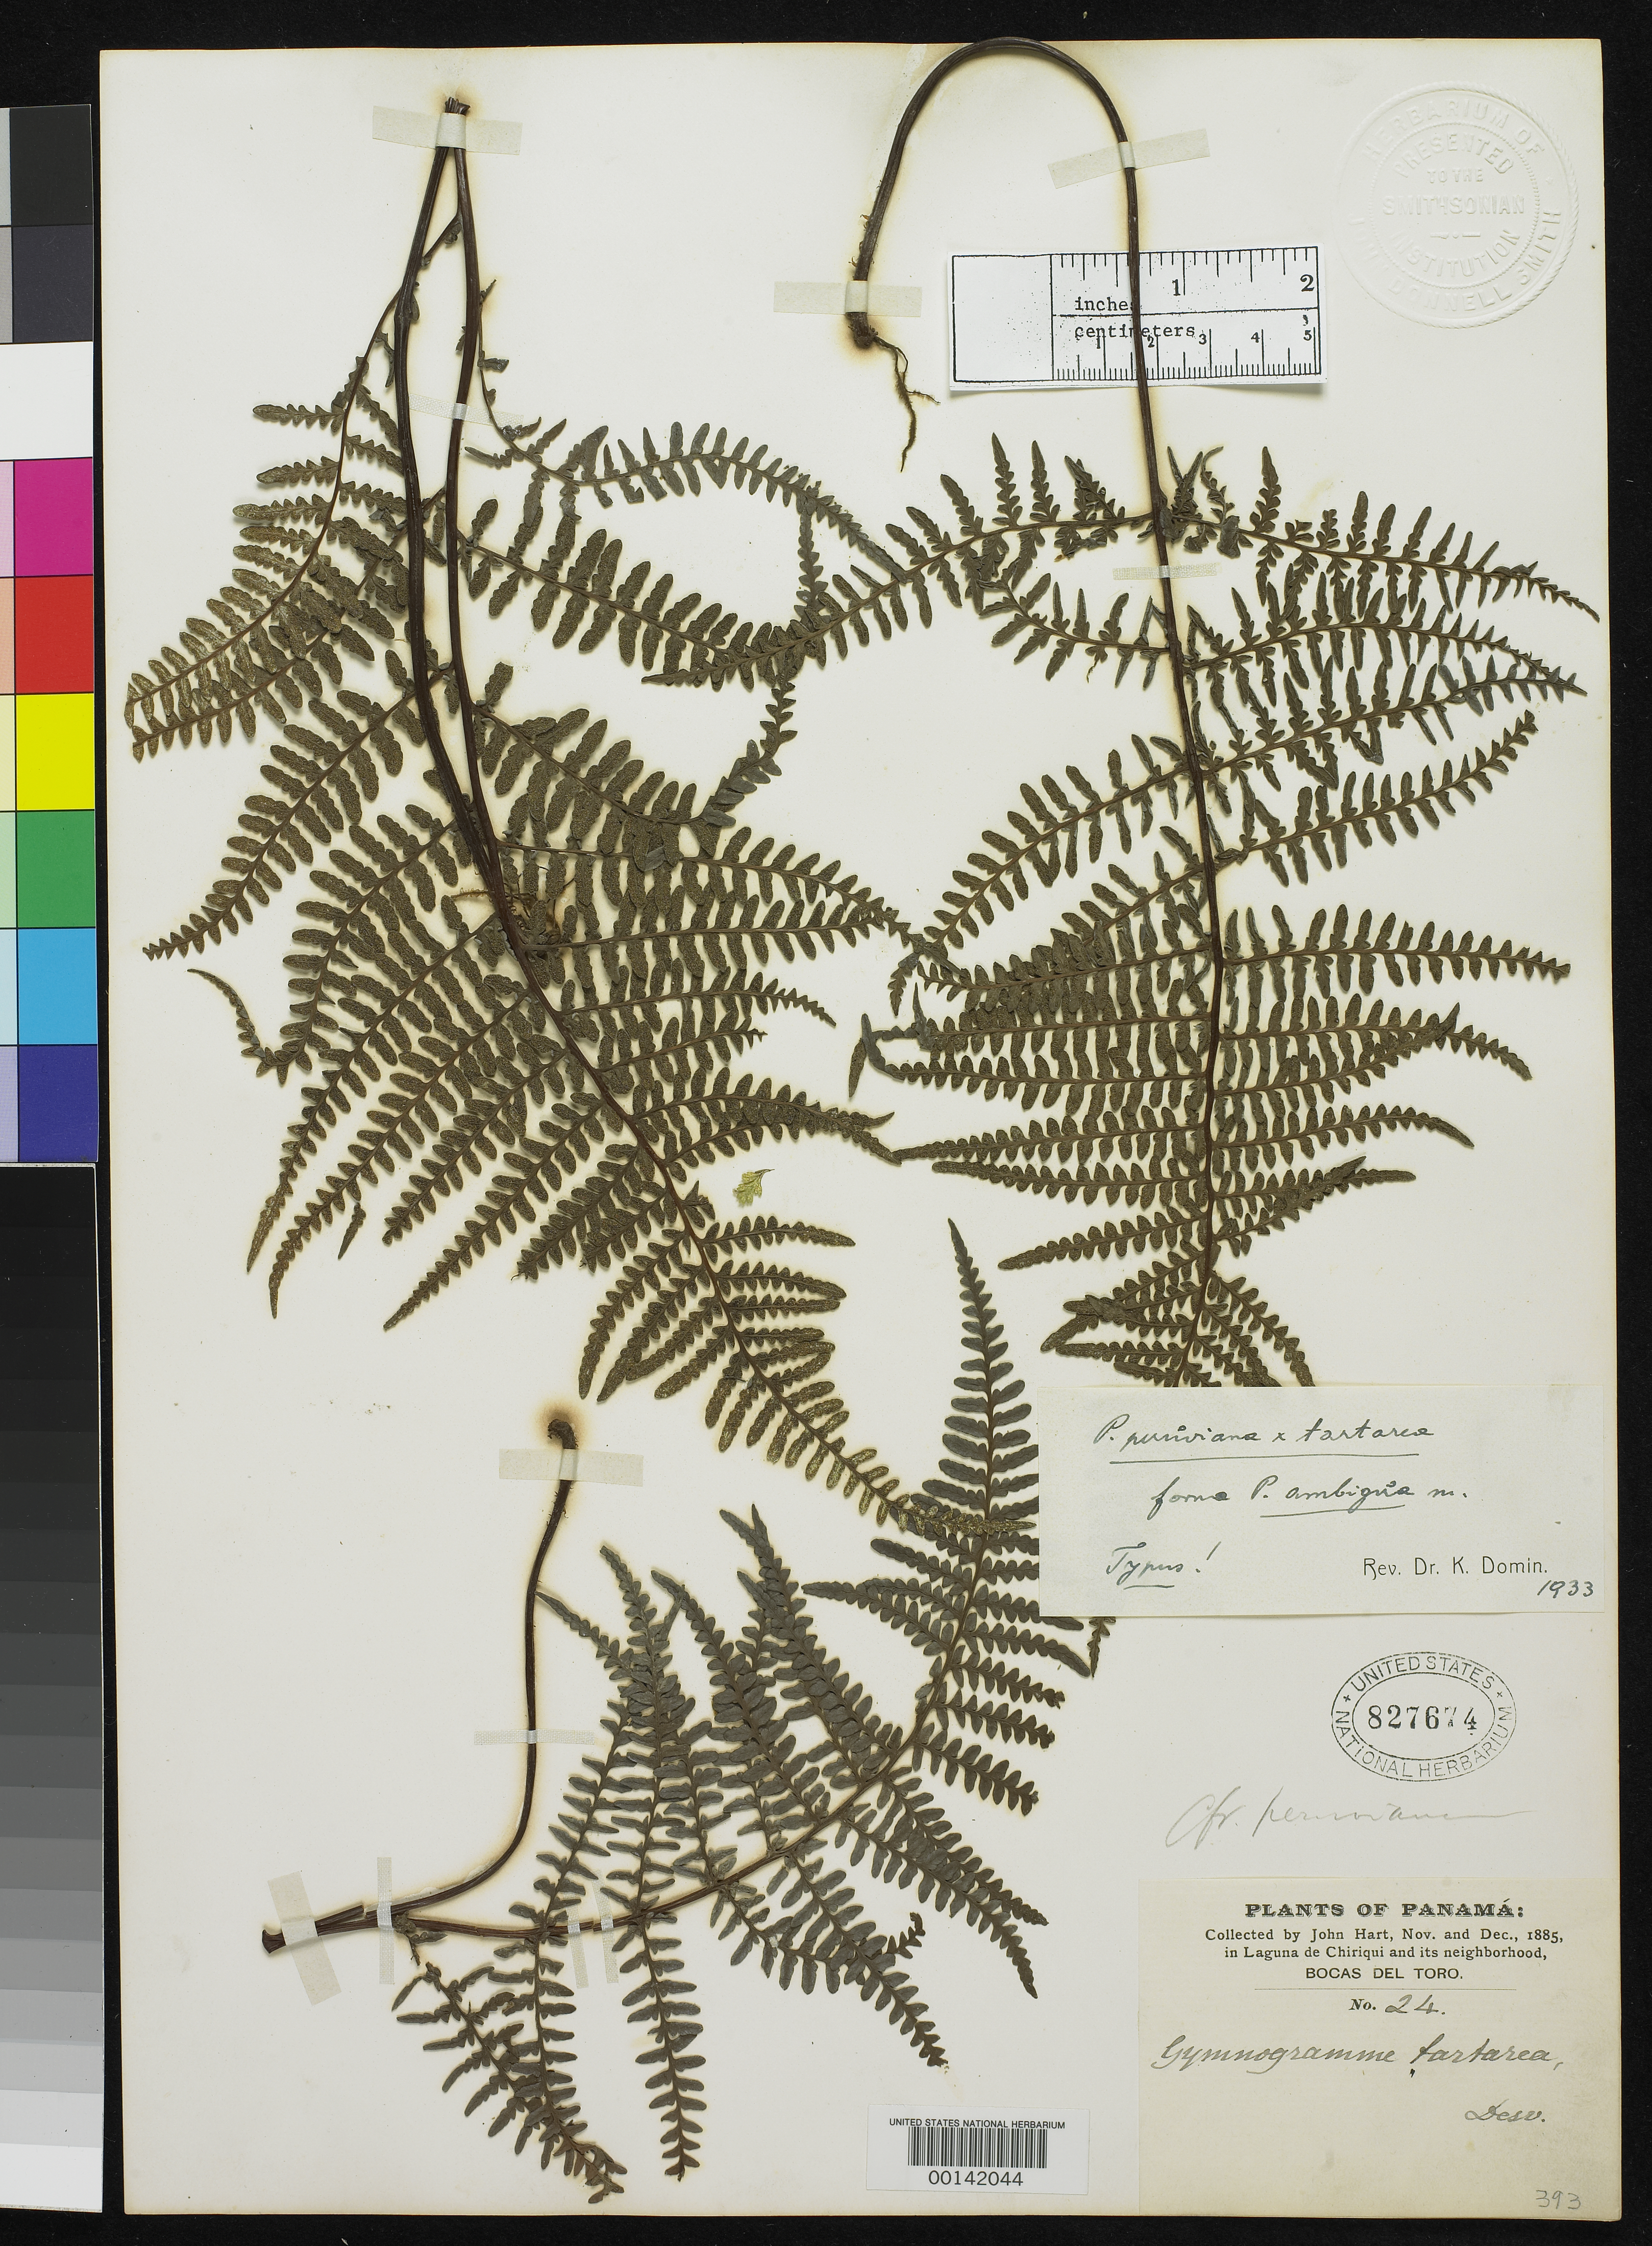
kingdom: Plantae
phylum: Tracheophyta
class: Polypodiopsida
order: Polypodiales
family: Pteridaceae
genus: Pityrogramma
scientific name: Pityrogramma ambigua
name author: Domin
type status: Type Collection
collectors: J. H. Hart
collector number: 24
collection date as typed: Nov 1885 to -- Dec 1885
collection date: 1885-11/1885-12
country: Panama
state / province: Chiriquí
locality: In Laguna de Chiriqui; Bocas del Toro.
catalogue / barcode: US 827674